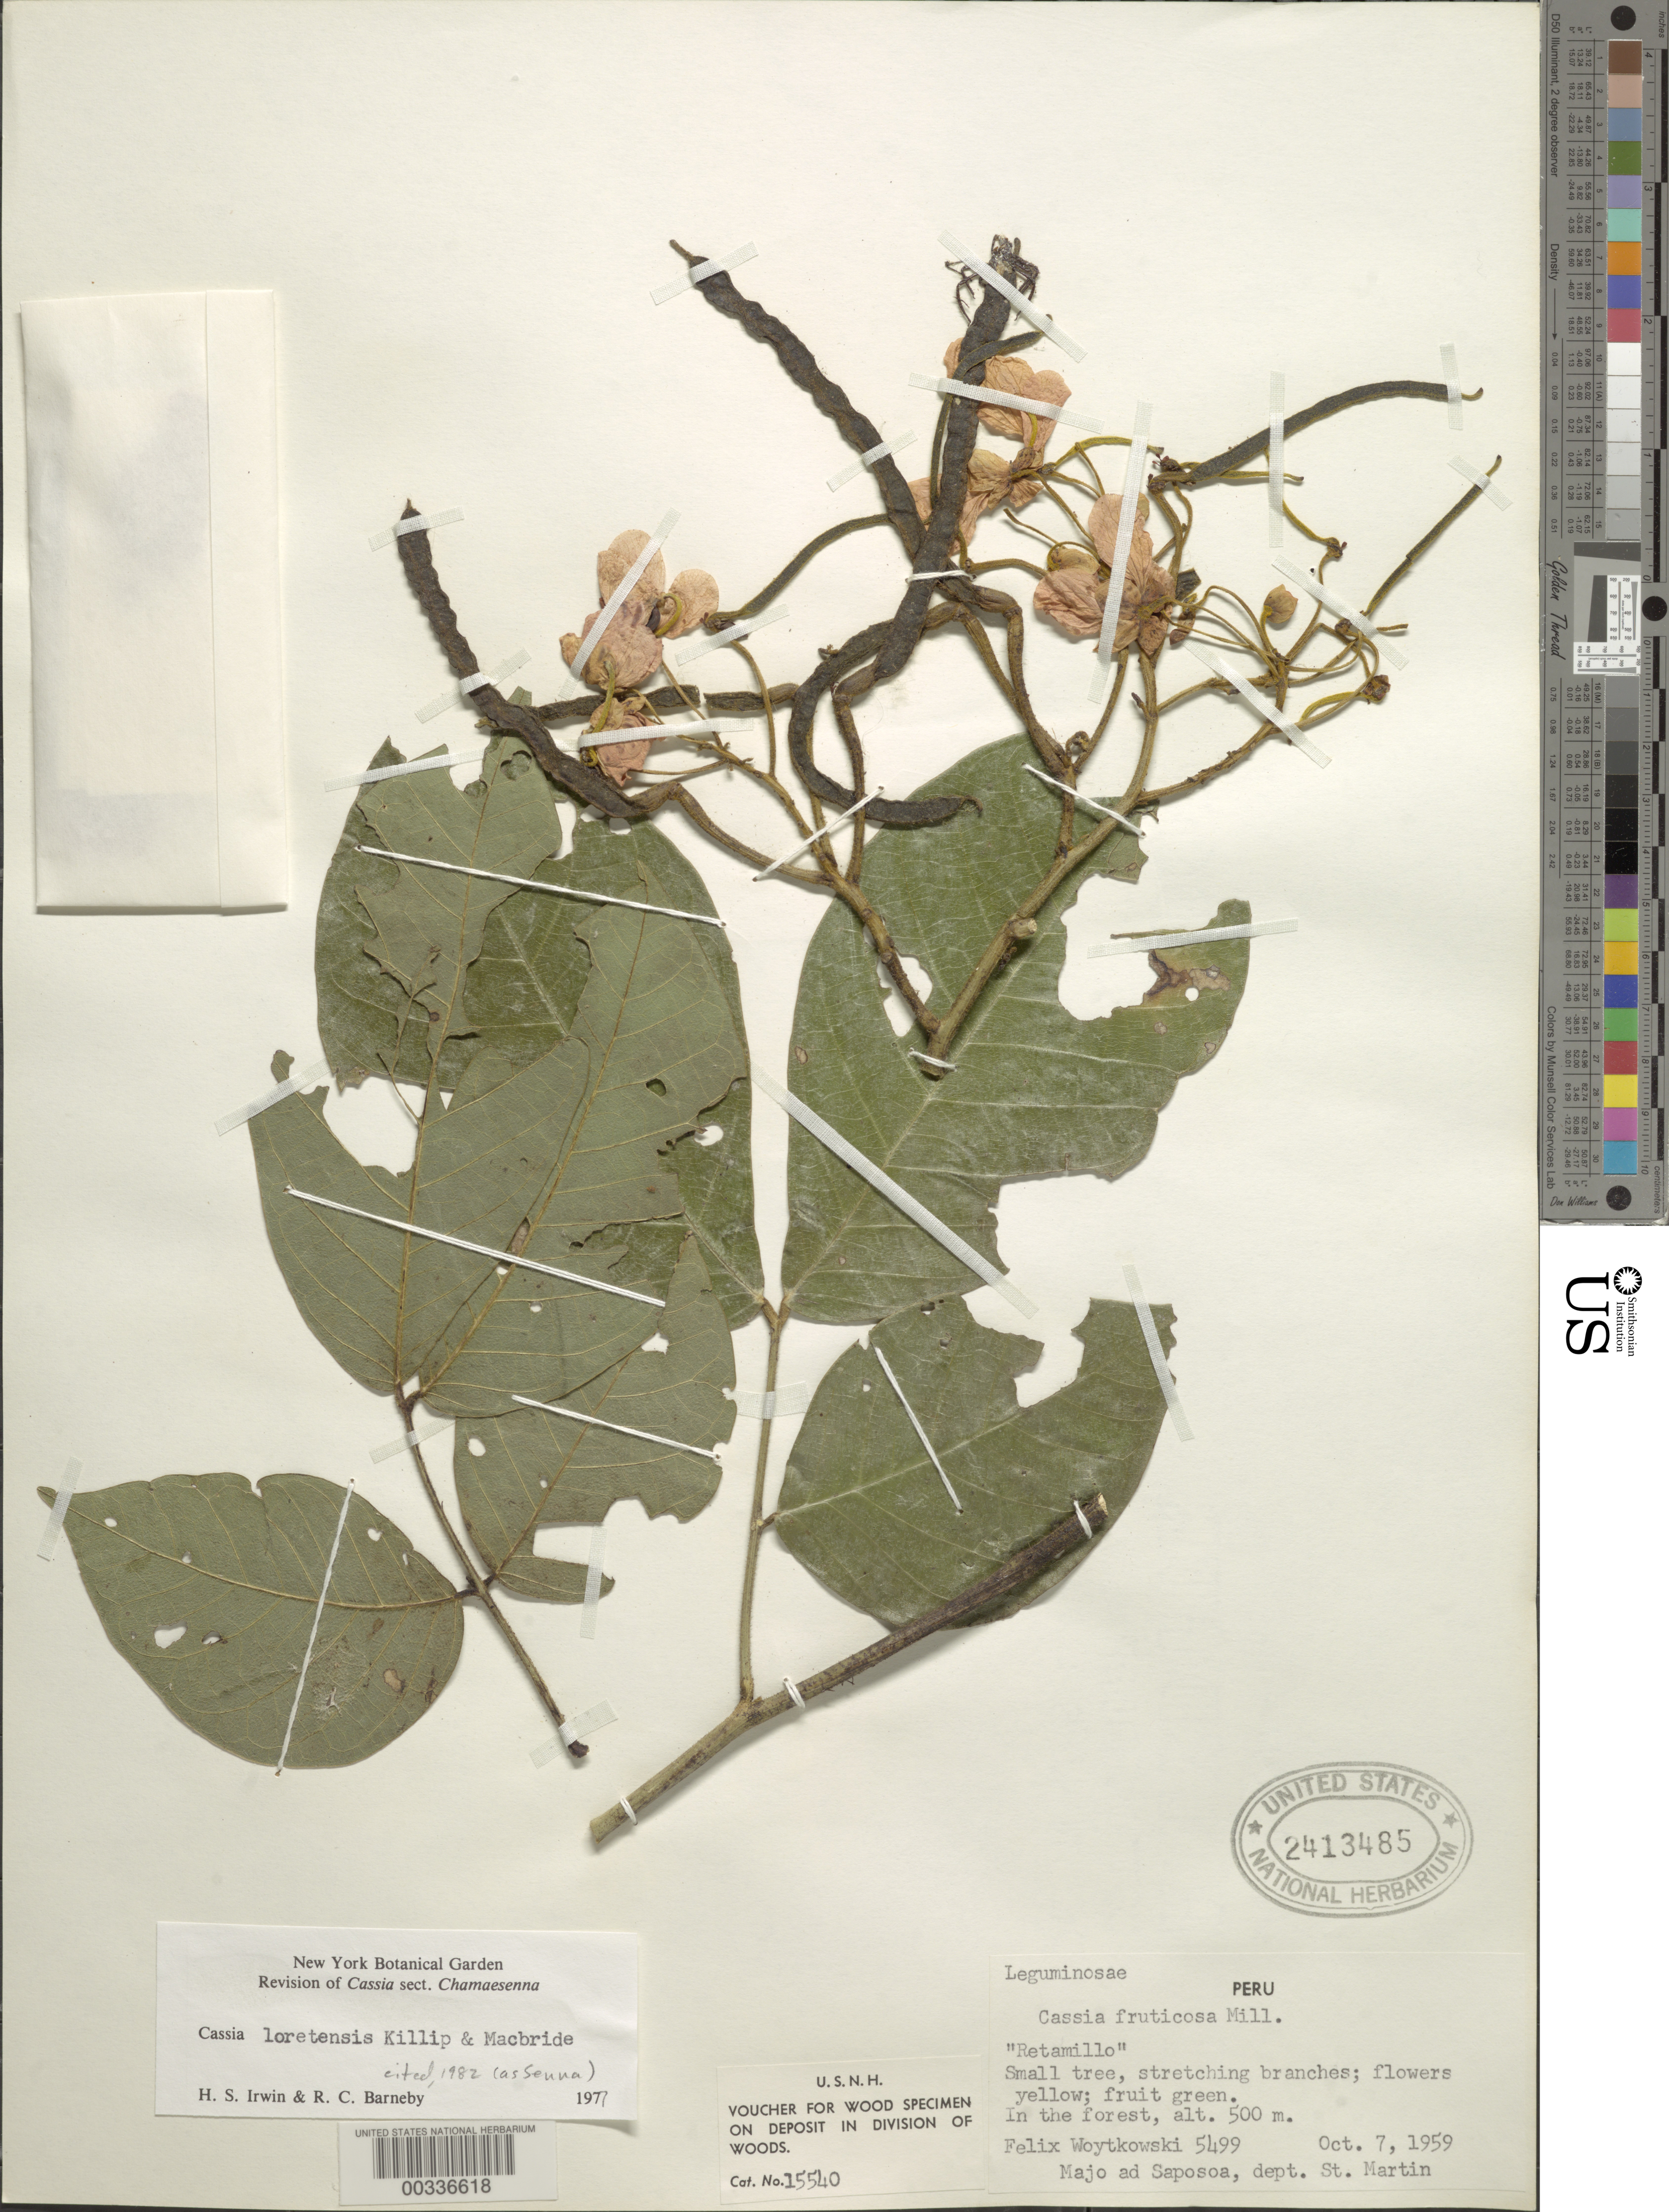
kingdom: Plantae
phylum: Tracheophyta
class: Magnoliopsida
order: Fabales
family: Fabaceae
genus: Senna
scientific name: Senna loretensis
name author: (Killip) H.S. Irwin & Barneby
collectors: F. Woytkowski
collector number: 5499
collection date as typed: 07 Oct 1959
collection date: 1959-10-07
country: Peru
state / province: San Martín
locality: Majo ad saposoa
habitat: In the forest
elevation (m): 500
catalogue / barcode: US 2413485